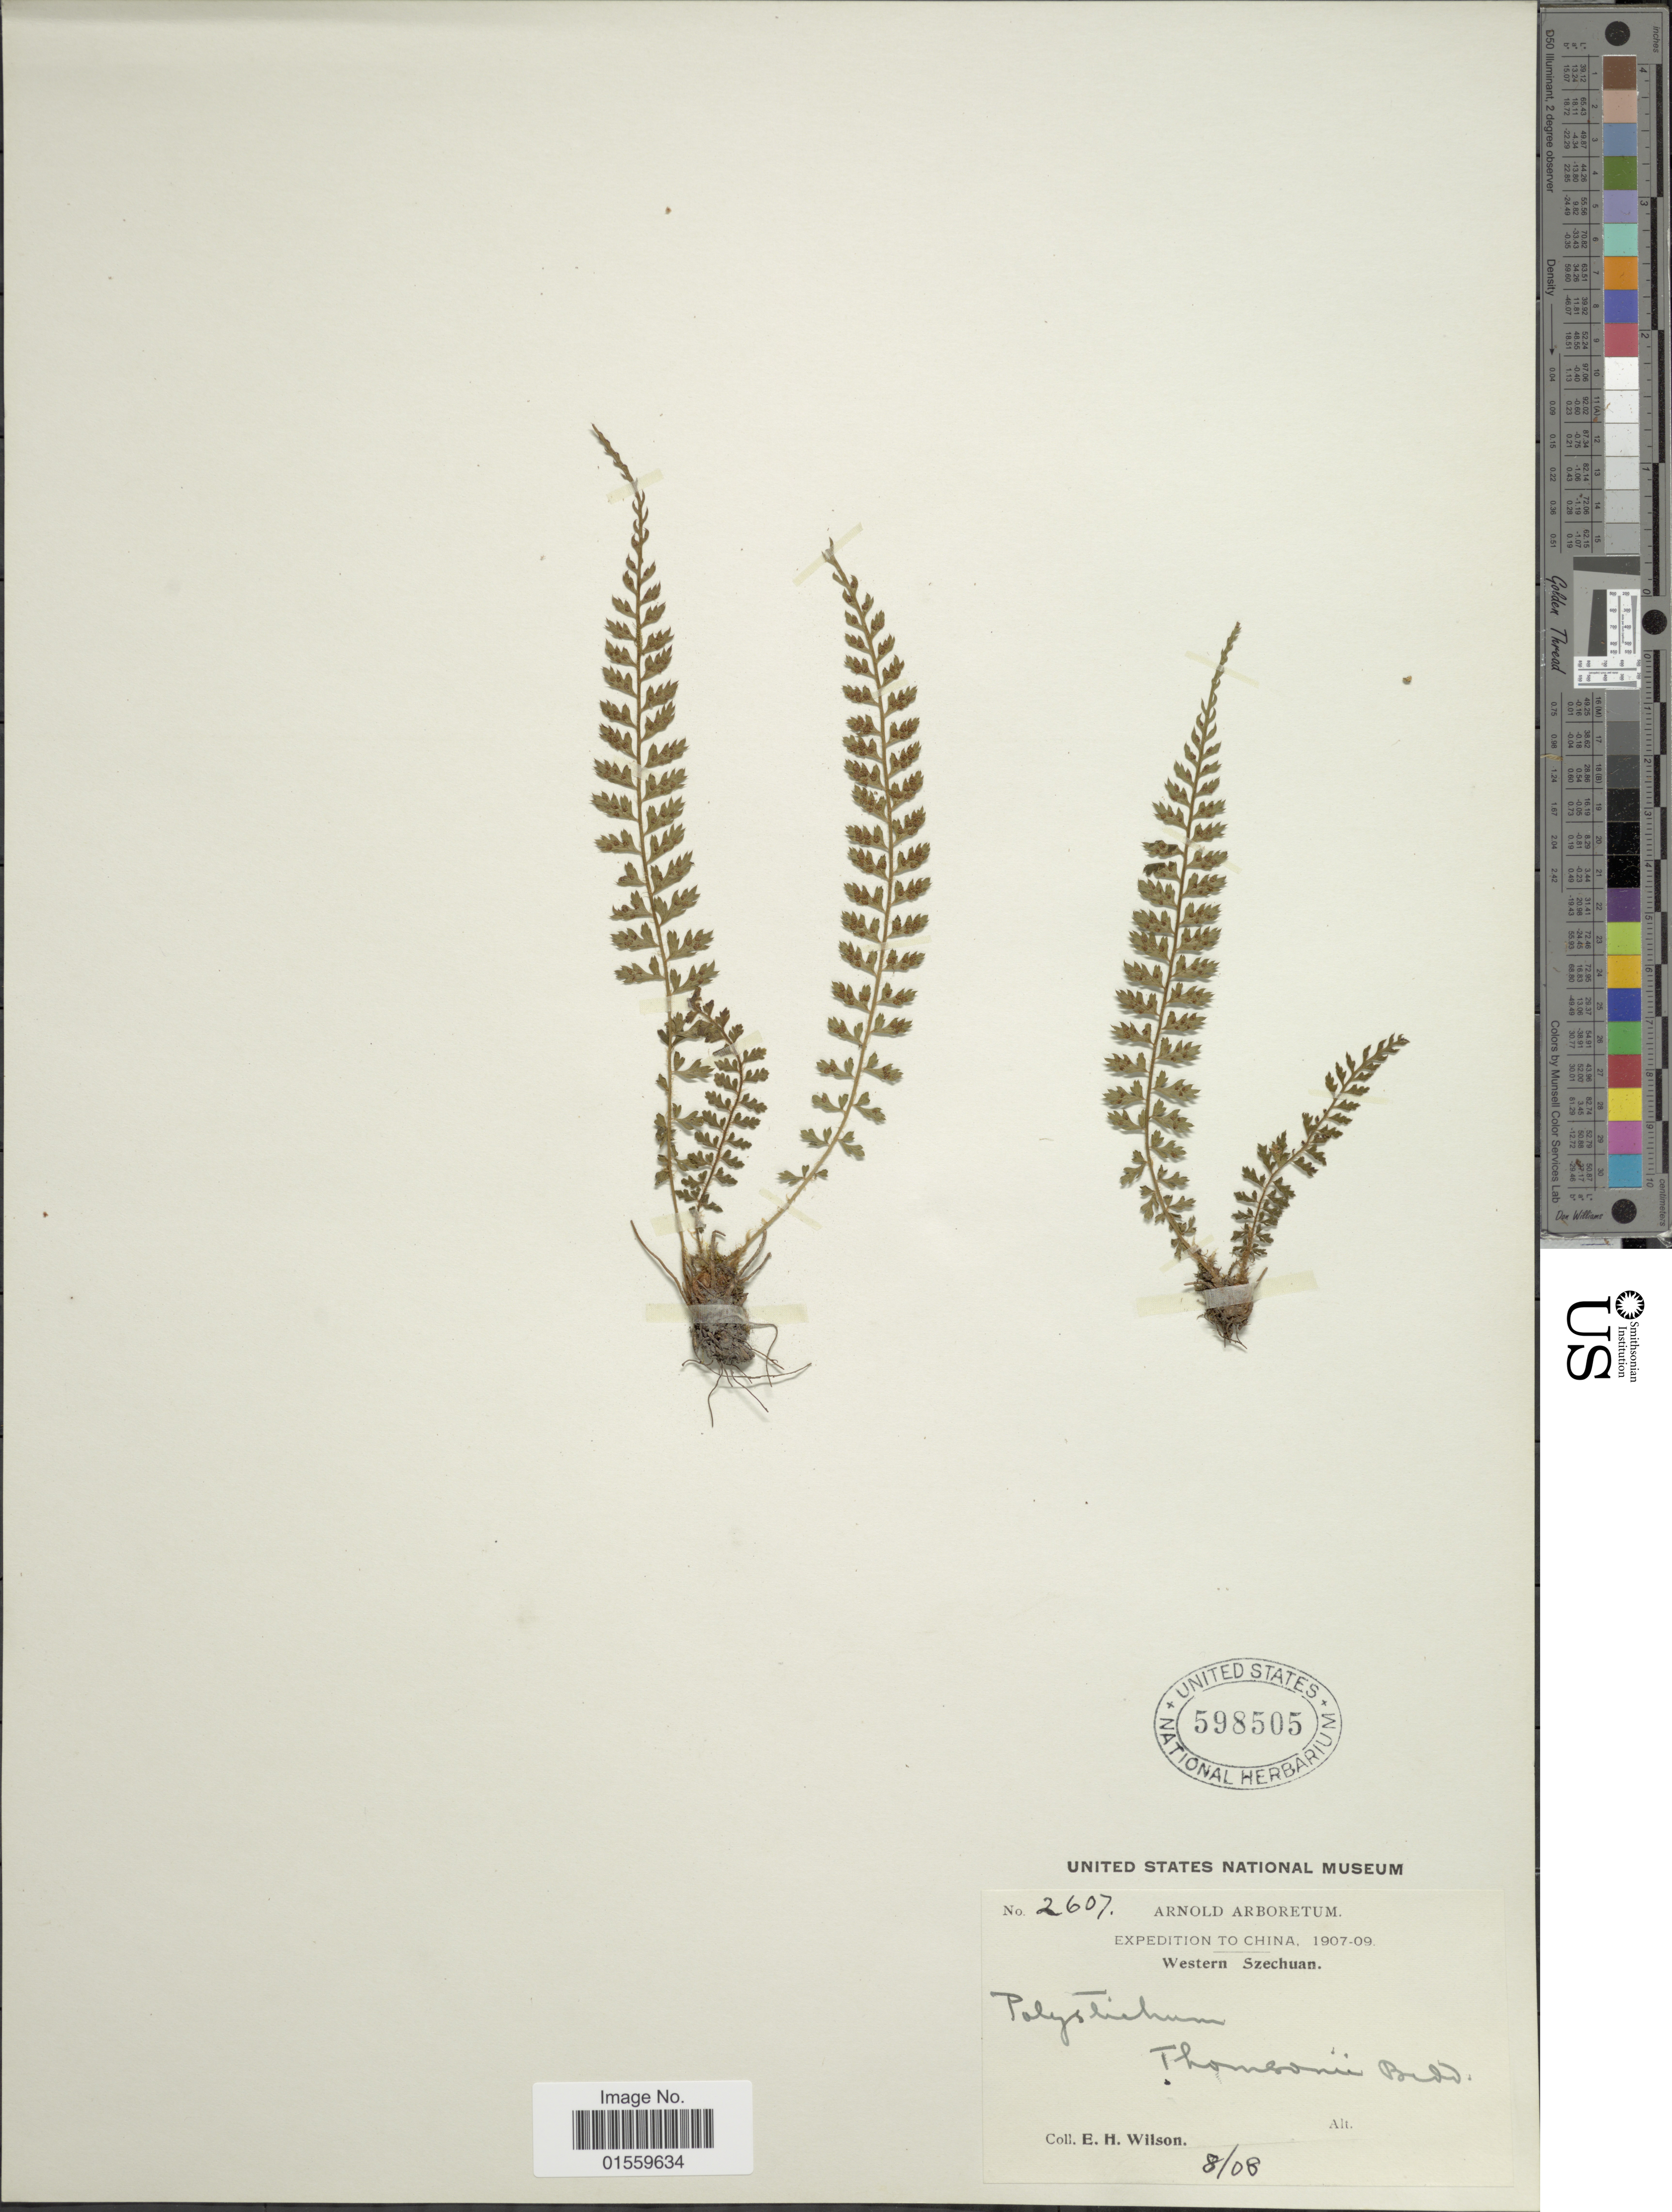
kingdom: Plantae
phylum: Tracheophyta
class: Polypodiopsida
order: Polypodiales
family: Dryopteridaceae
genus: Polystichum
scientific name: Polystichum thomsonii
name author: (Hook. f.) Bedd.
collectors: E. Wilson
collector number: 2607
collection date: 1908-08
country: China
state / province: Sichuan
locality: Western Szechuan.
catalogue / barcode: US 598505